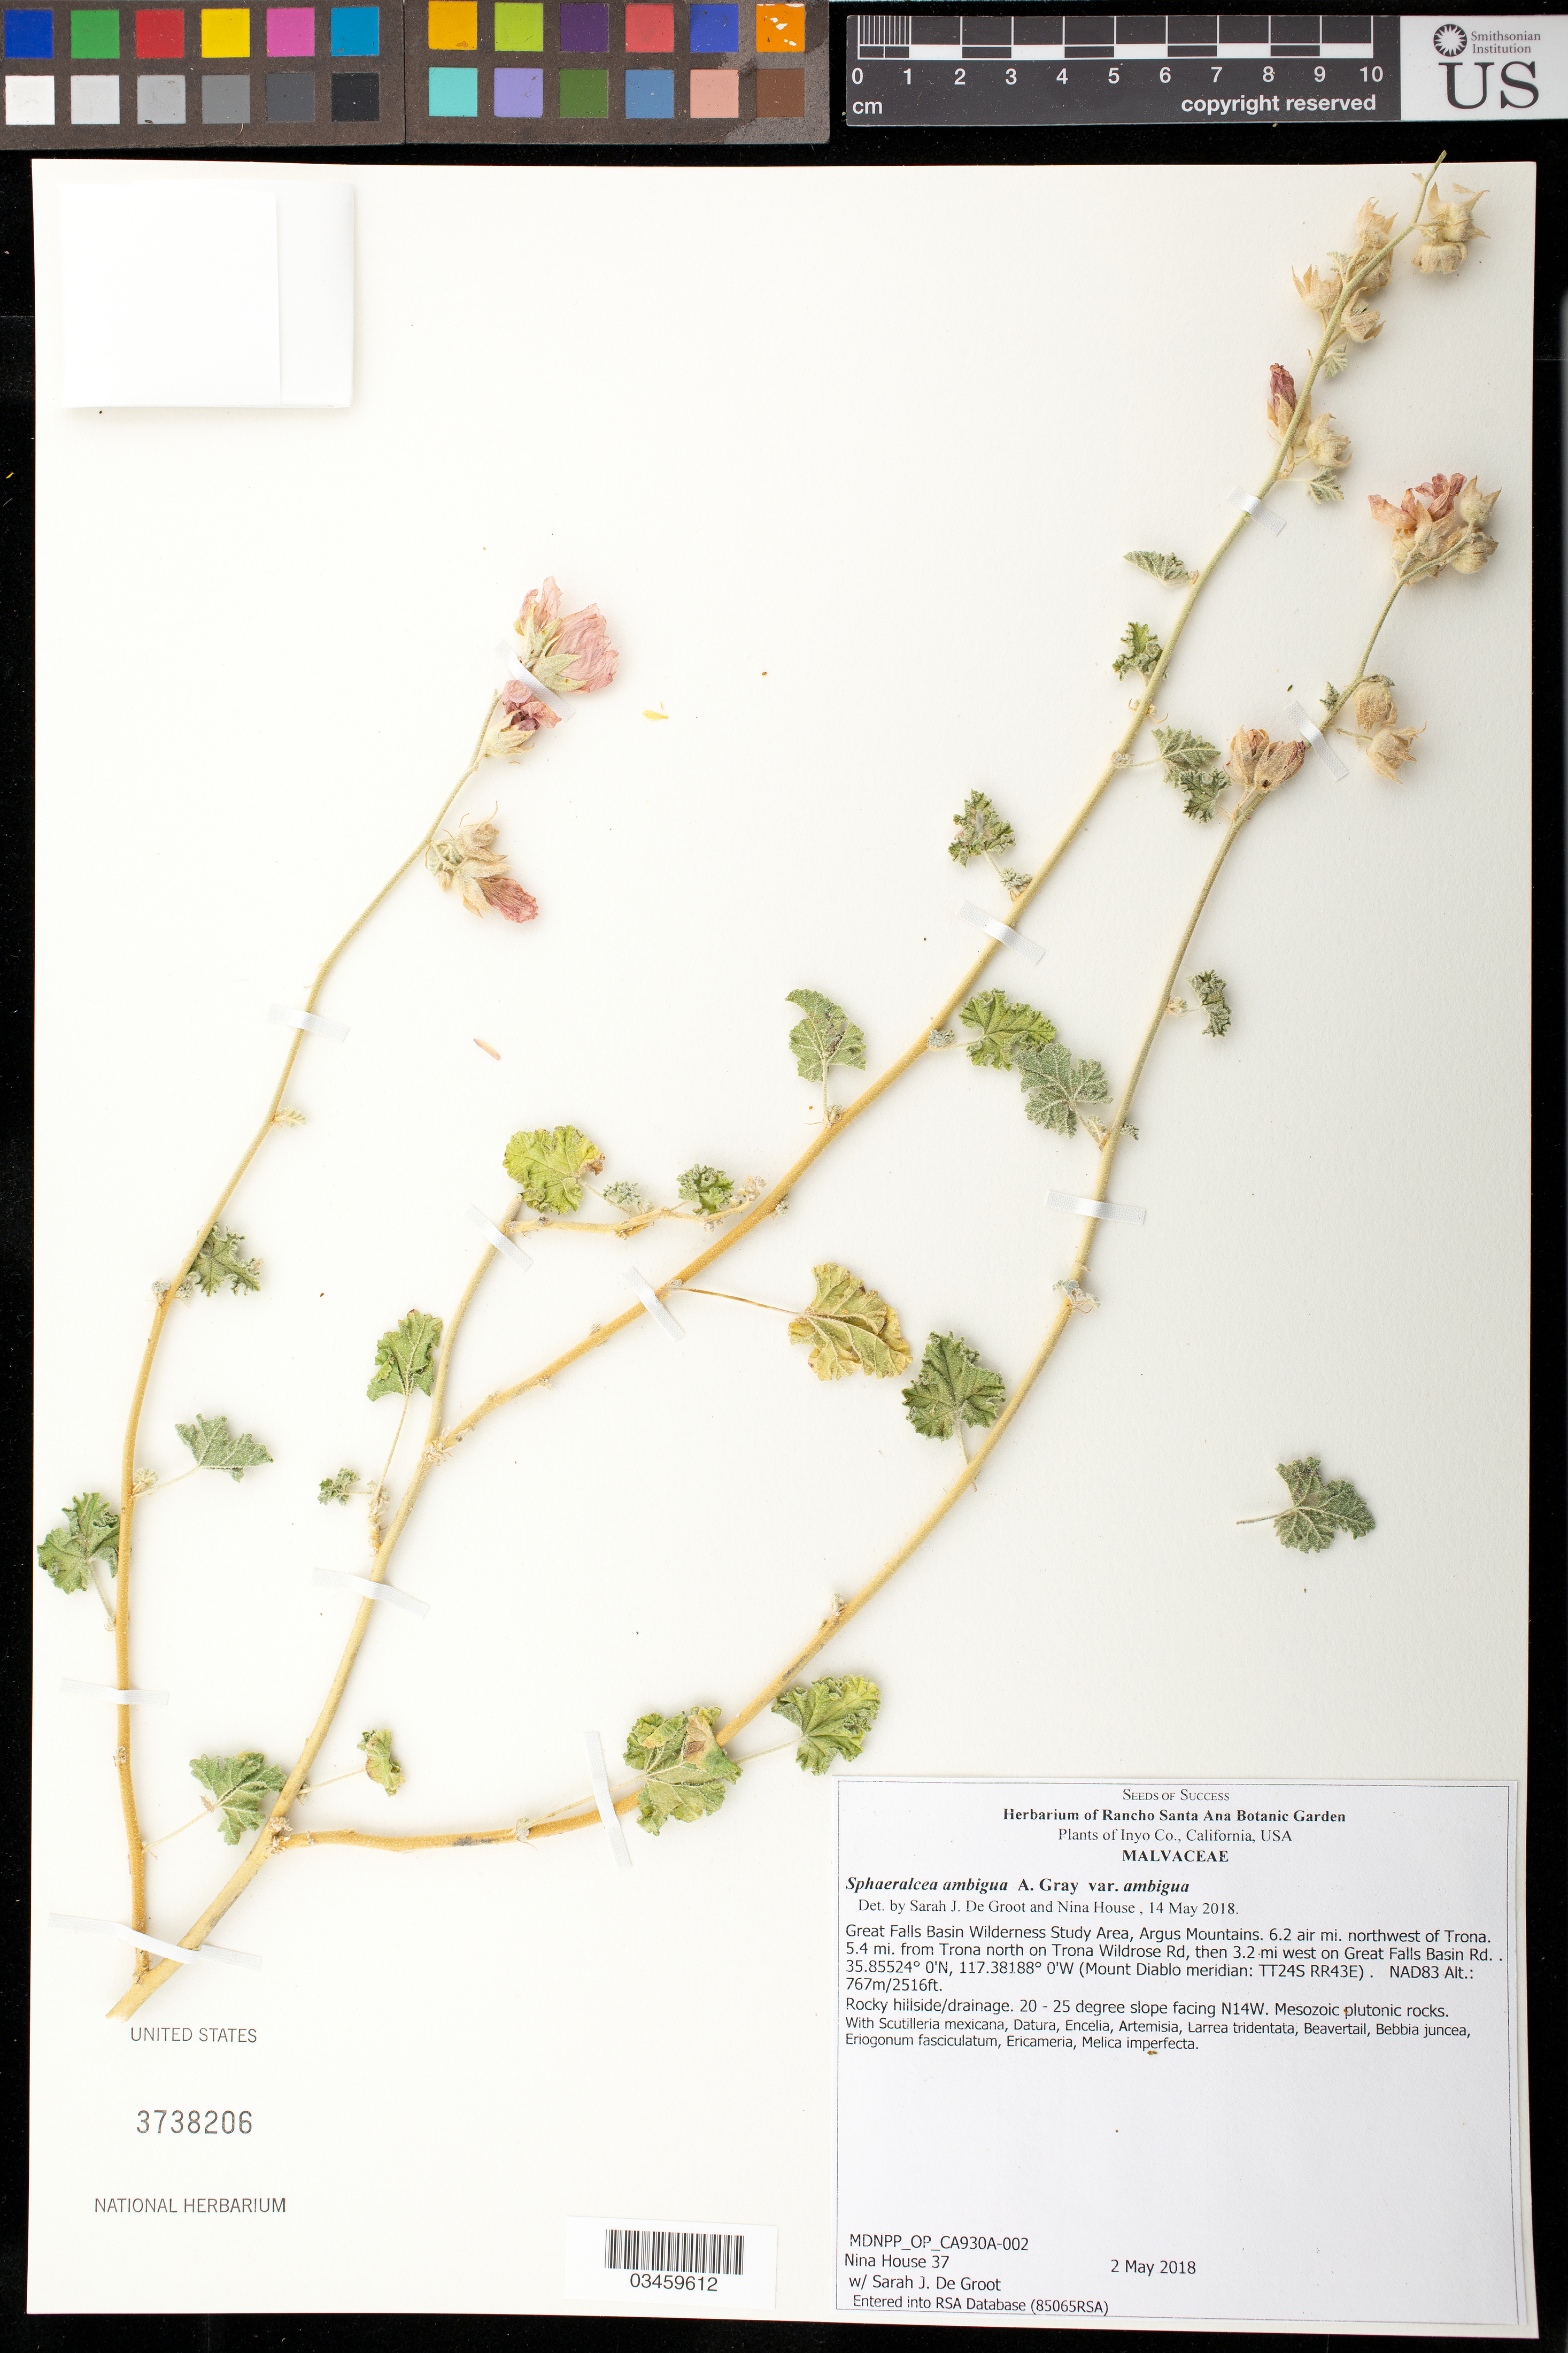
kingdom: Plantae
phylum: Tracheophyta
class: Magnoliopsida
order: Malvales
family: Malvaceae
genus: Sphaeralcea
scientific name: Sphaeralcea ambigua var. ambigua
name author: A. Gray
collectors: N. House & S. De Groot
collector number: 37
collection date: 2018-05-02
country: United States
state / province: California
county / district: Inyo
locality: Great Falls Basin Wilderness Study Area, Argus Mts, 6.2 air mi NW of Trona, 5.4 mi from Trona N on Trona Wildrose Rd, then 3.2 mi W on Great Falls Basi Rd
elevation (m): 767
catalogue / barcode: US 3738206